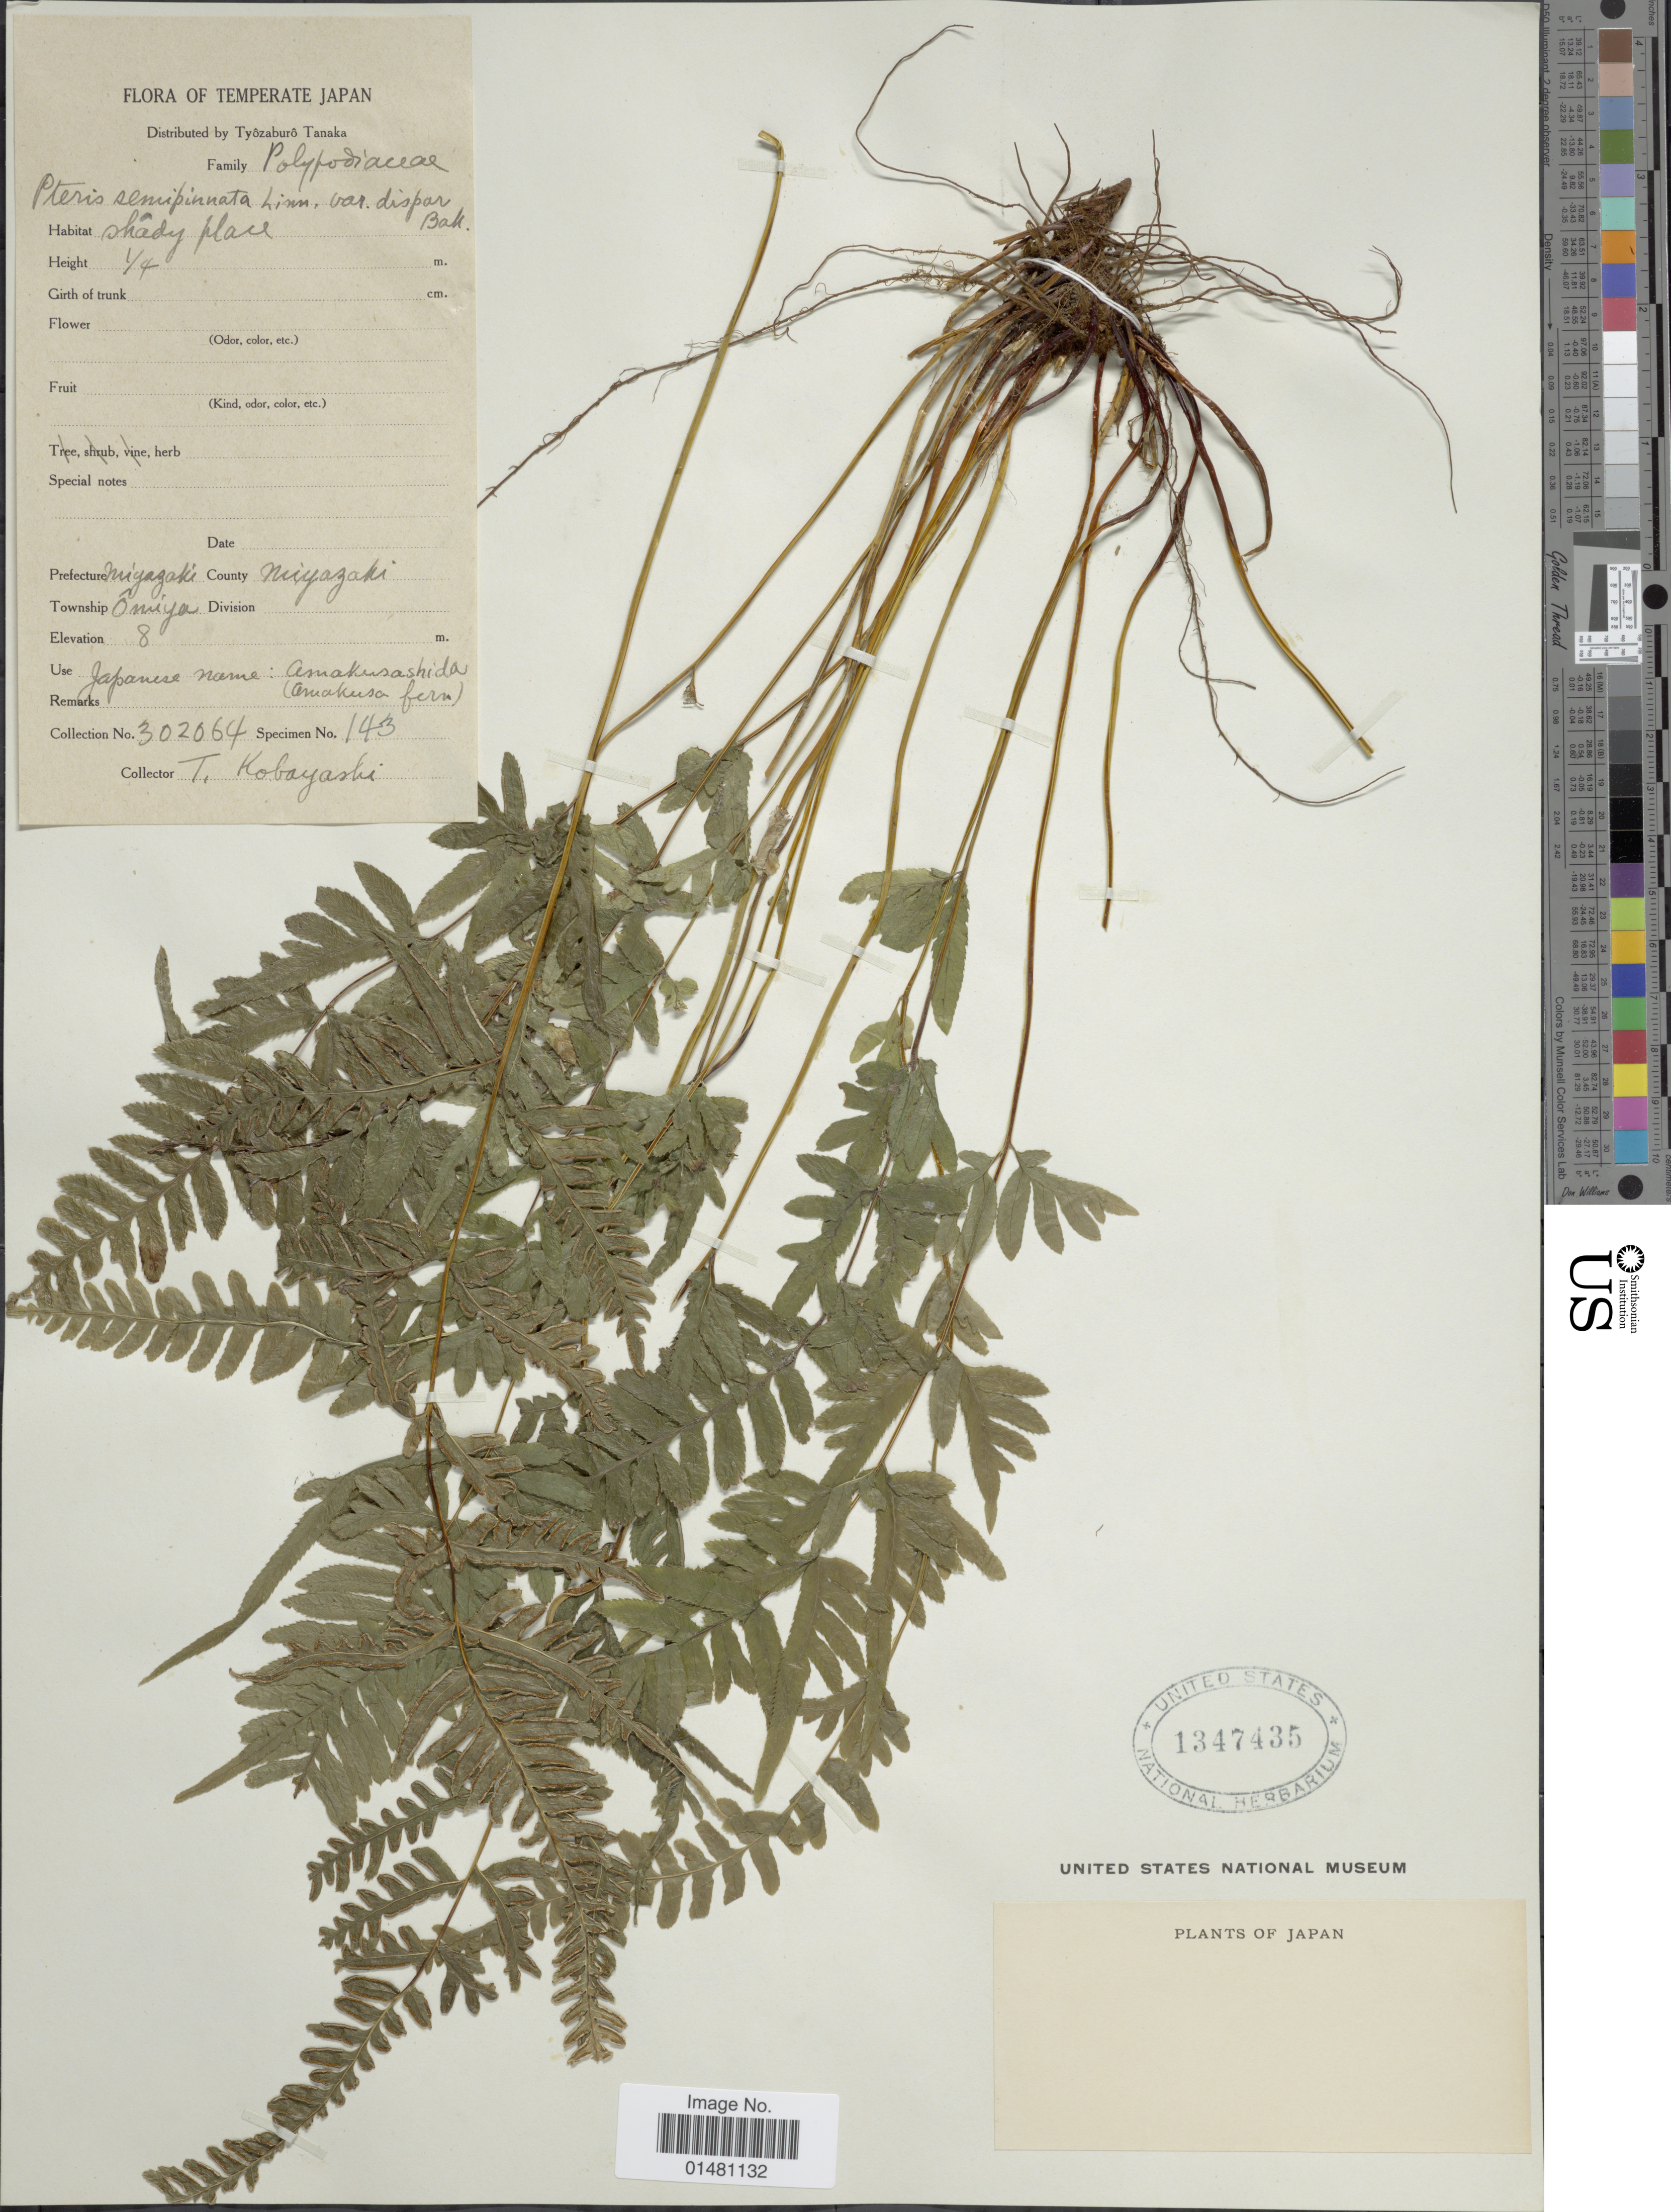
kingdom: Plantae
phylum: Tracheophyta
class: Polypodiopsida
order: Polypodiales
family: Pteridaceae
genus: Pteris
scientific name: Pteris semipinnata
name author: L.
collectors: T. Kobayashi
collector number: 302064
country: Japan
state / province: Miyazaki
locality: Prefecture Miyazaki, County Miyazaki, Township ôiya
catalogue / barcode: US 1347435